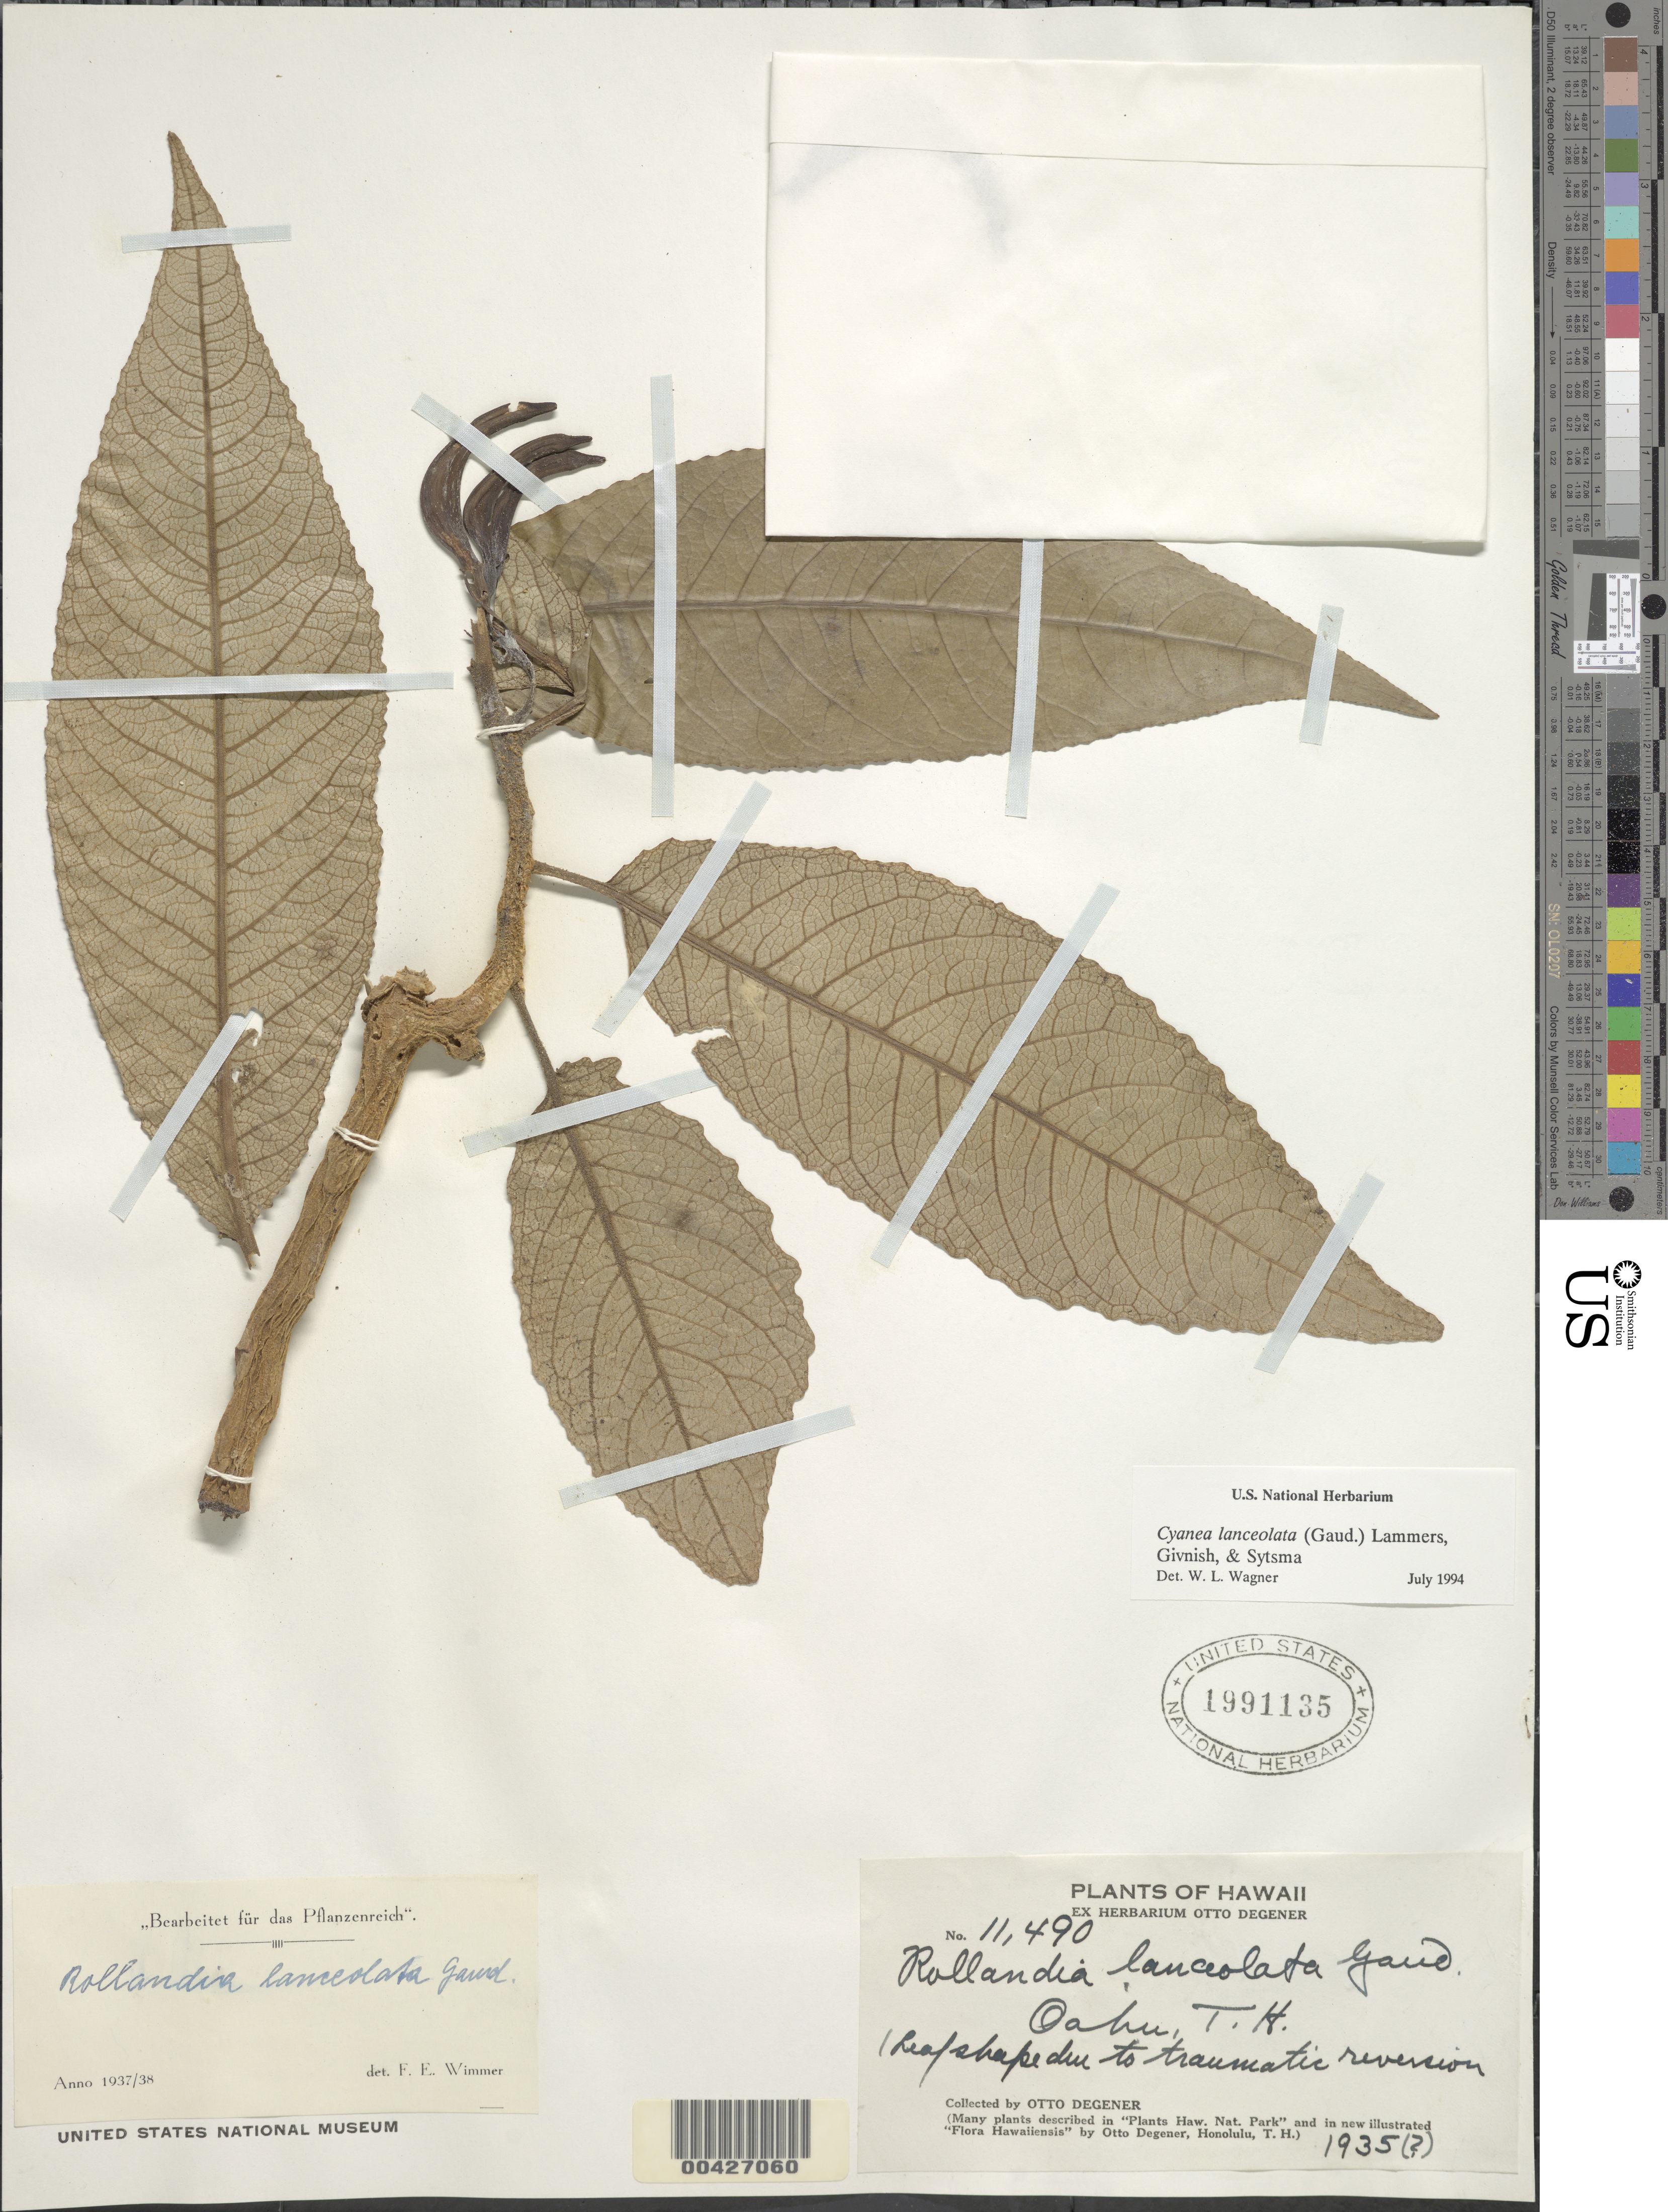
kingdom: Plantae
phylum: Tracheophyta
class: Magnoliopsida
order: Asterales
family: Campanulaceae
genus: Cyanea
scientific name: Cyanea lanceolata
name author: (Gaudich.) Lammers et al.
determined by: Wagner, W. L., (BOT), Smithsonian Institution - National Museum of Natural History (UNITED STATES)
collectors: O. Degener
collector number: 11490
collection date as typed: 1935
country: United States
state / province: Hawaii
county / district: Honolulu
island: Oahu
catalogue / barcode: US 1991135